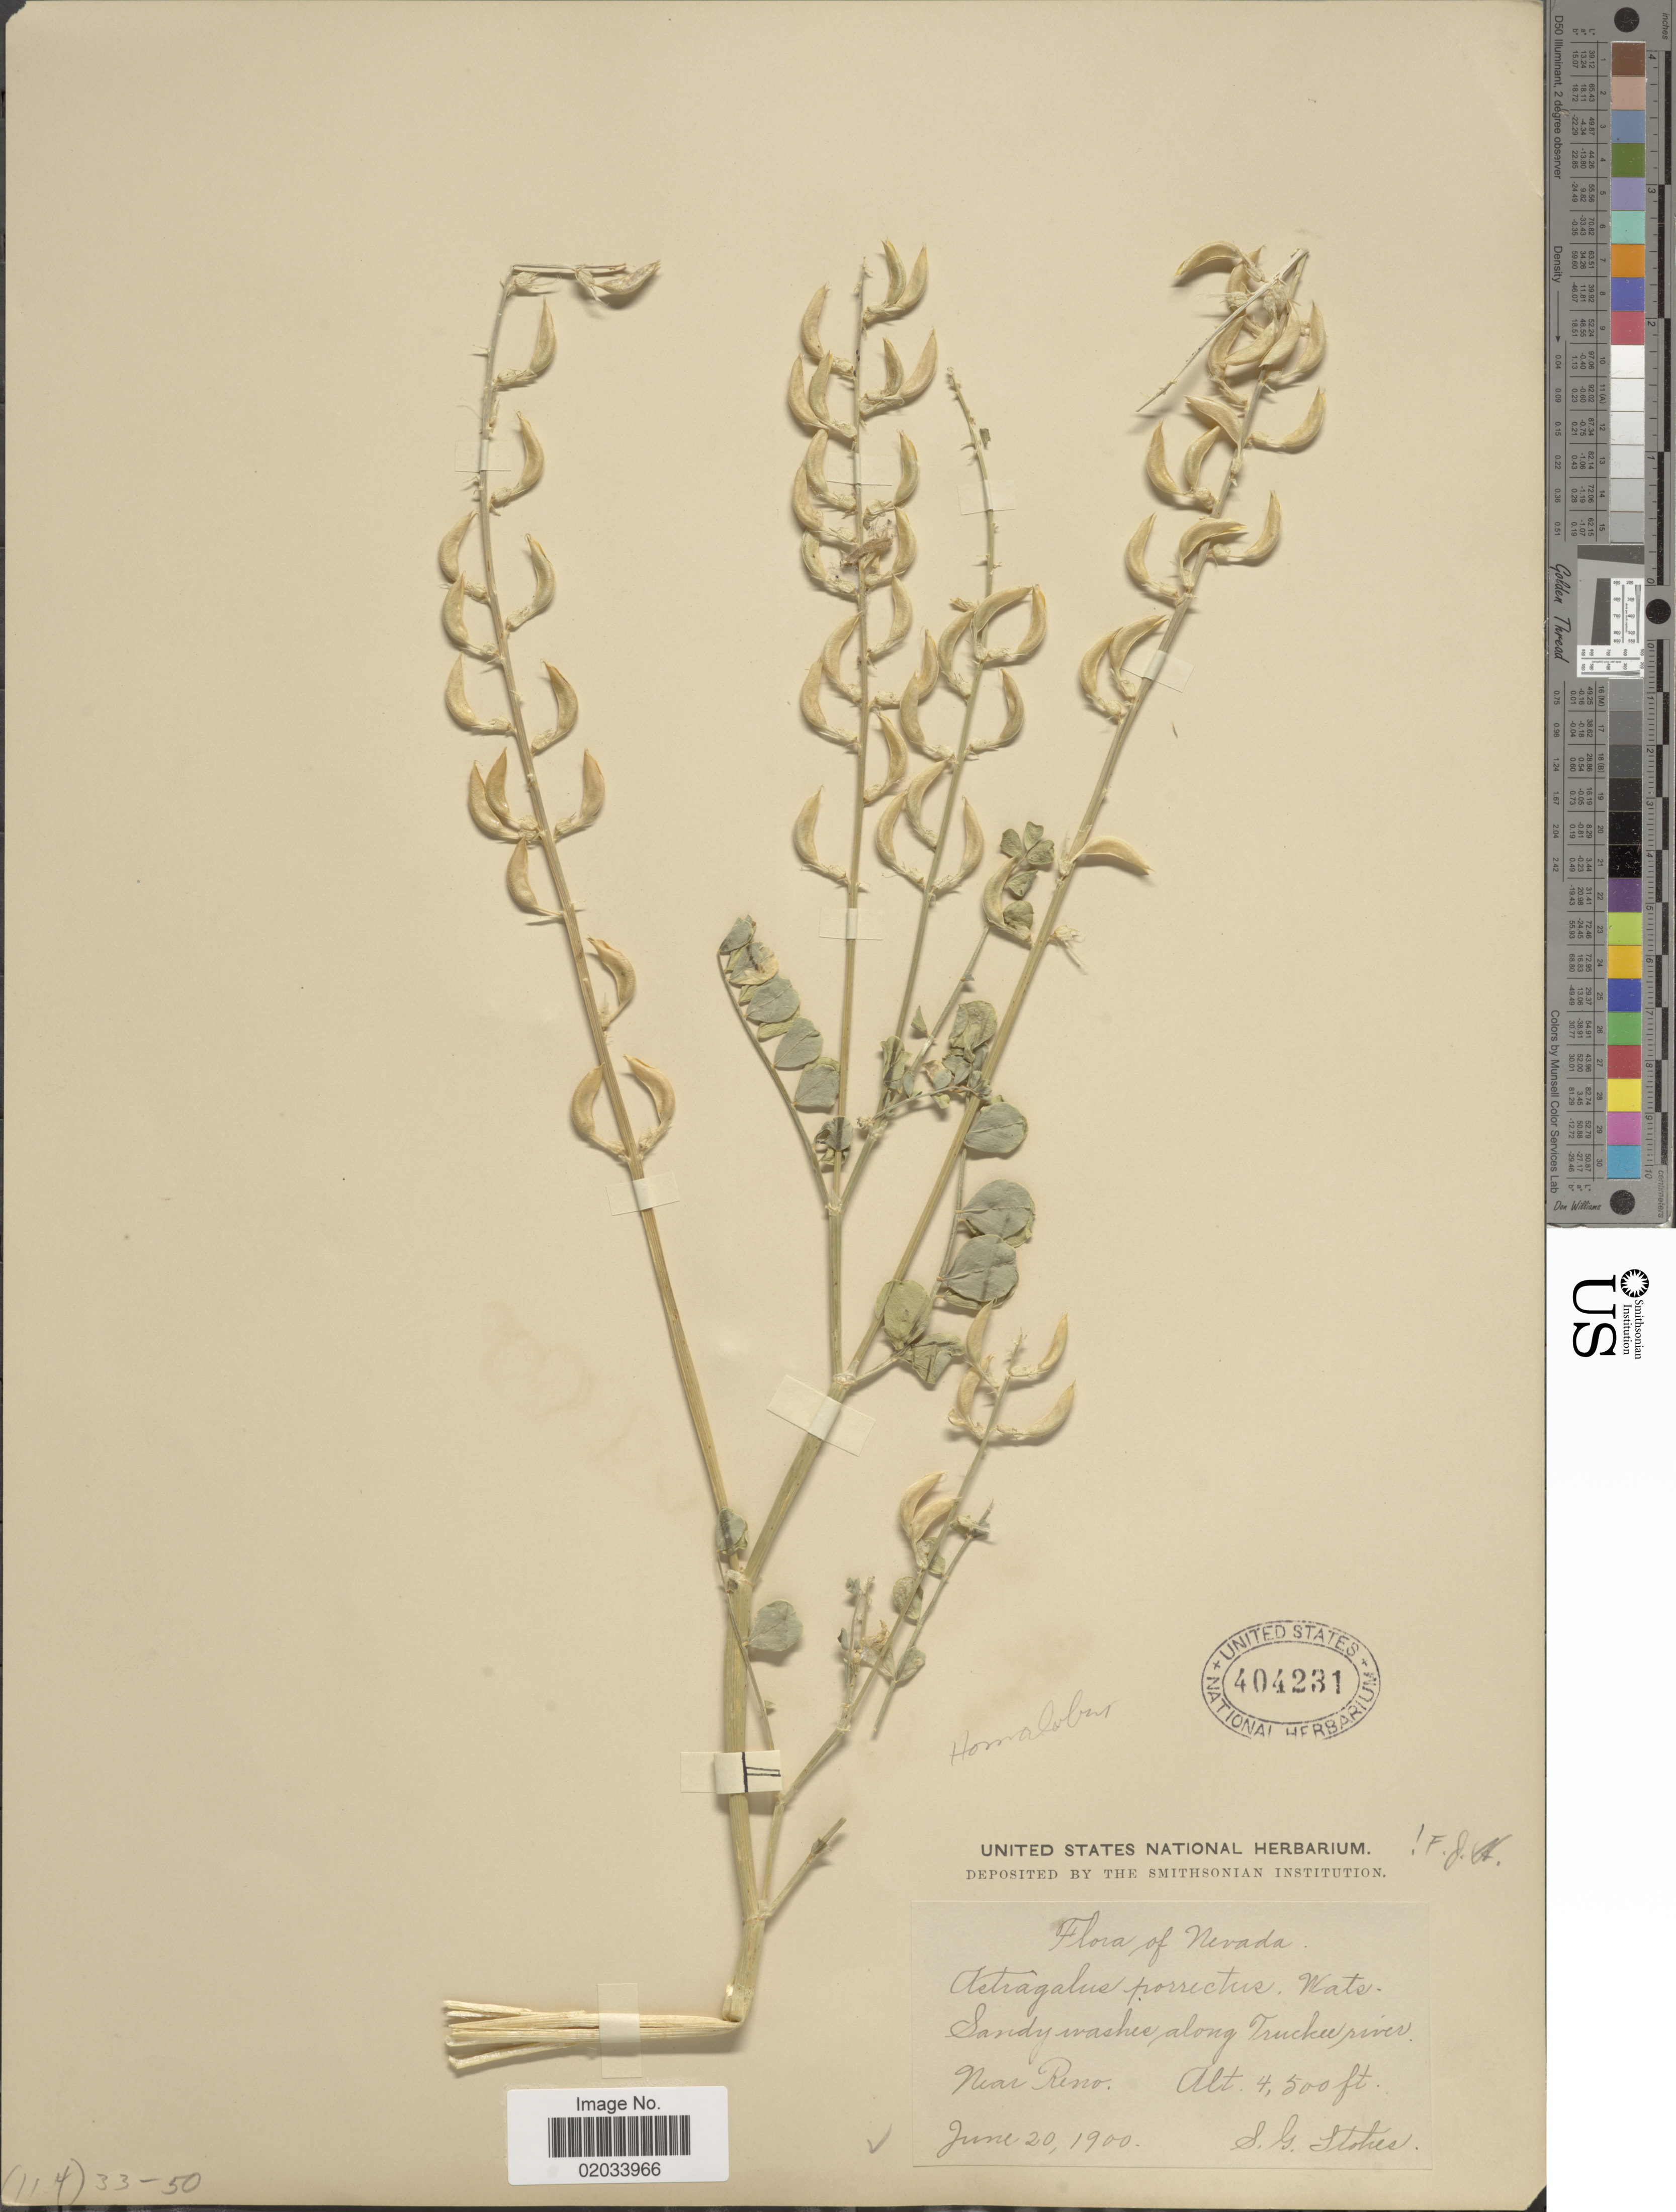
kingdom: Plantae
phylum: Tracheophyta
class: Magnoliopsida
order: Fabales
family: Fabaceae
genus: Astragalus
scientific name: Astragalus porrectus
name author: S. Watson in C. King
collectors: S. G. Stokes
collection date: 1900-06-20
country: United States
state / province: Nevada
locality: Sandy washes along Truckee river. Near Reno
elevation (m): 1372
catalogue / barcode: US 404231